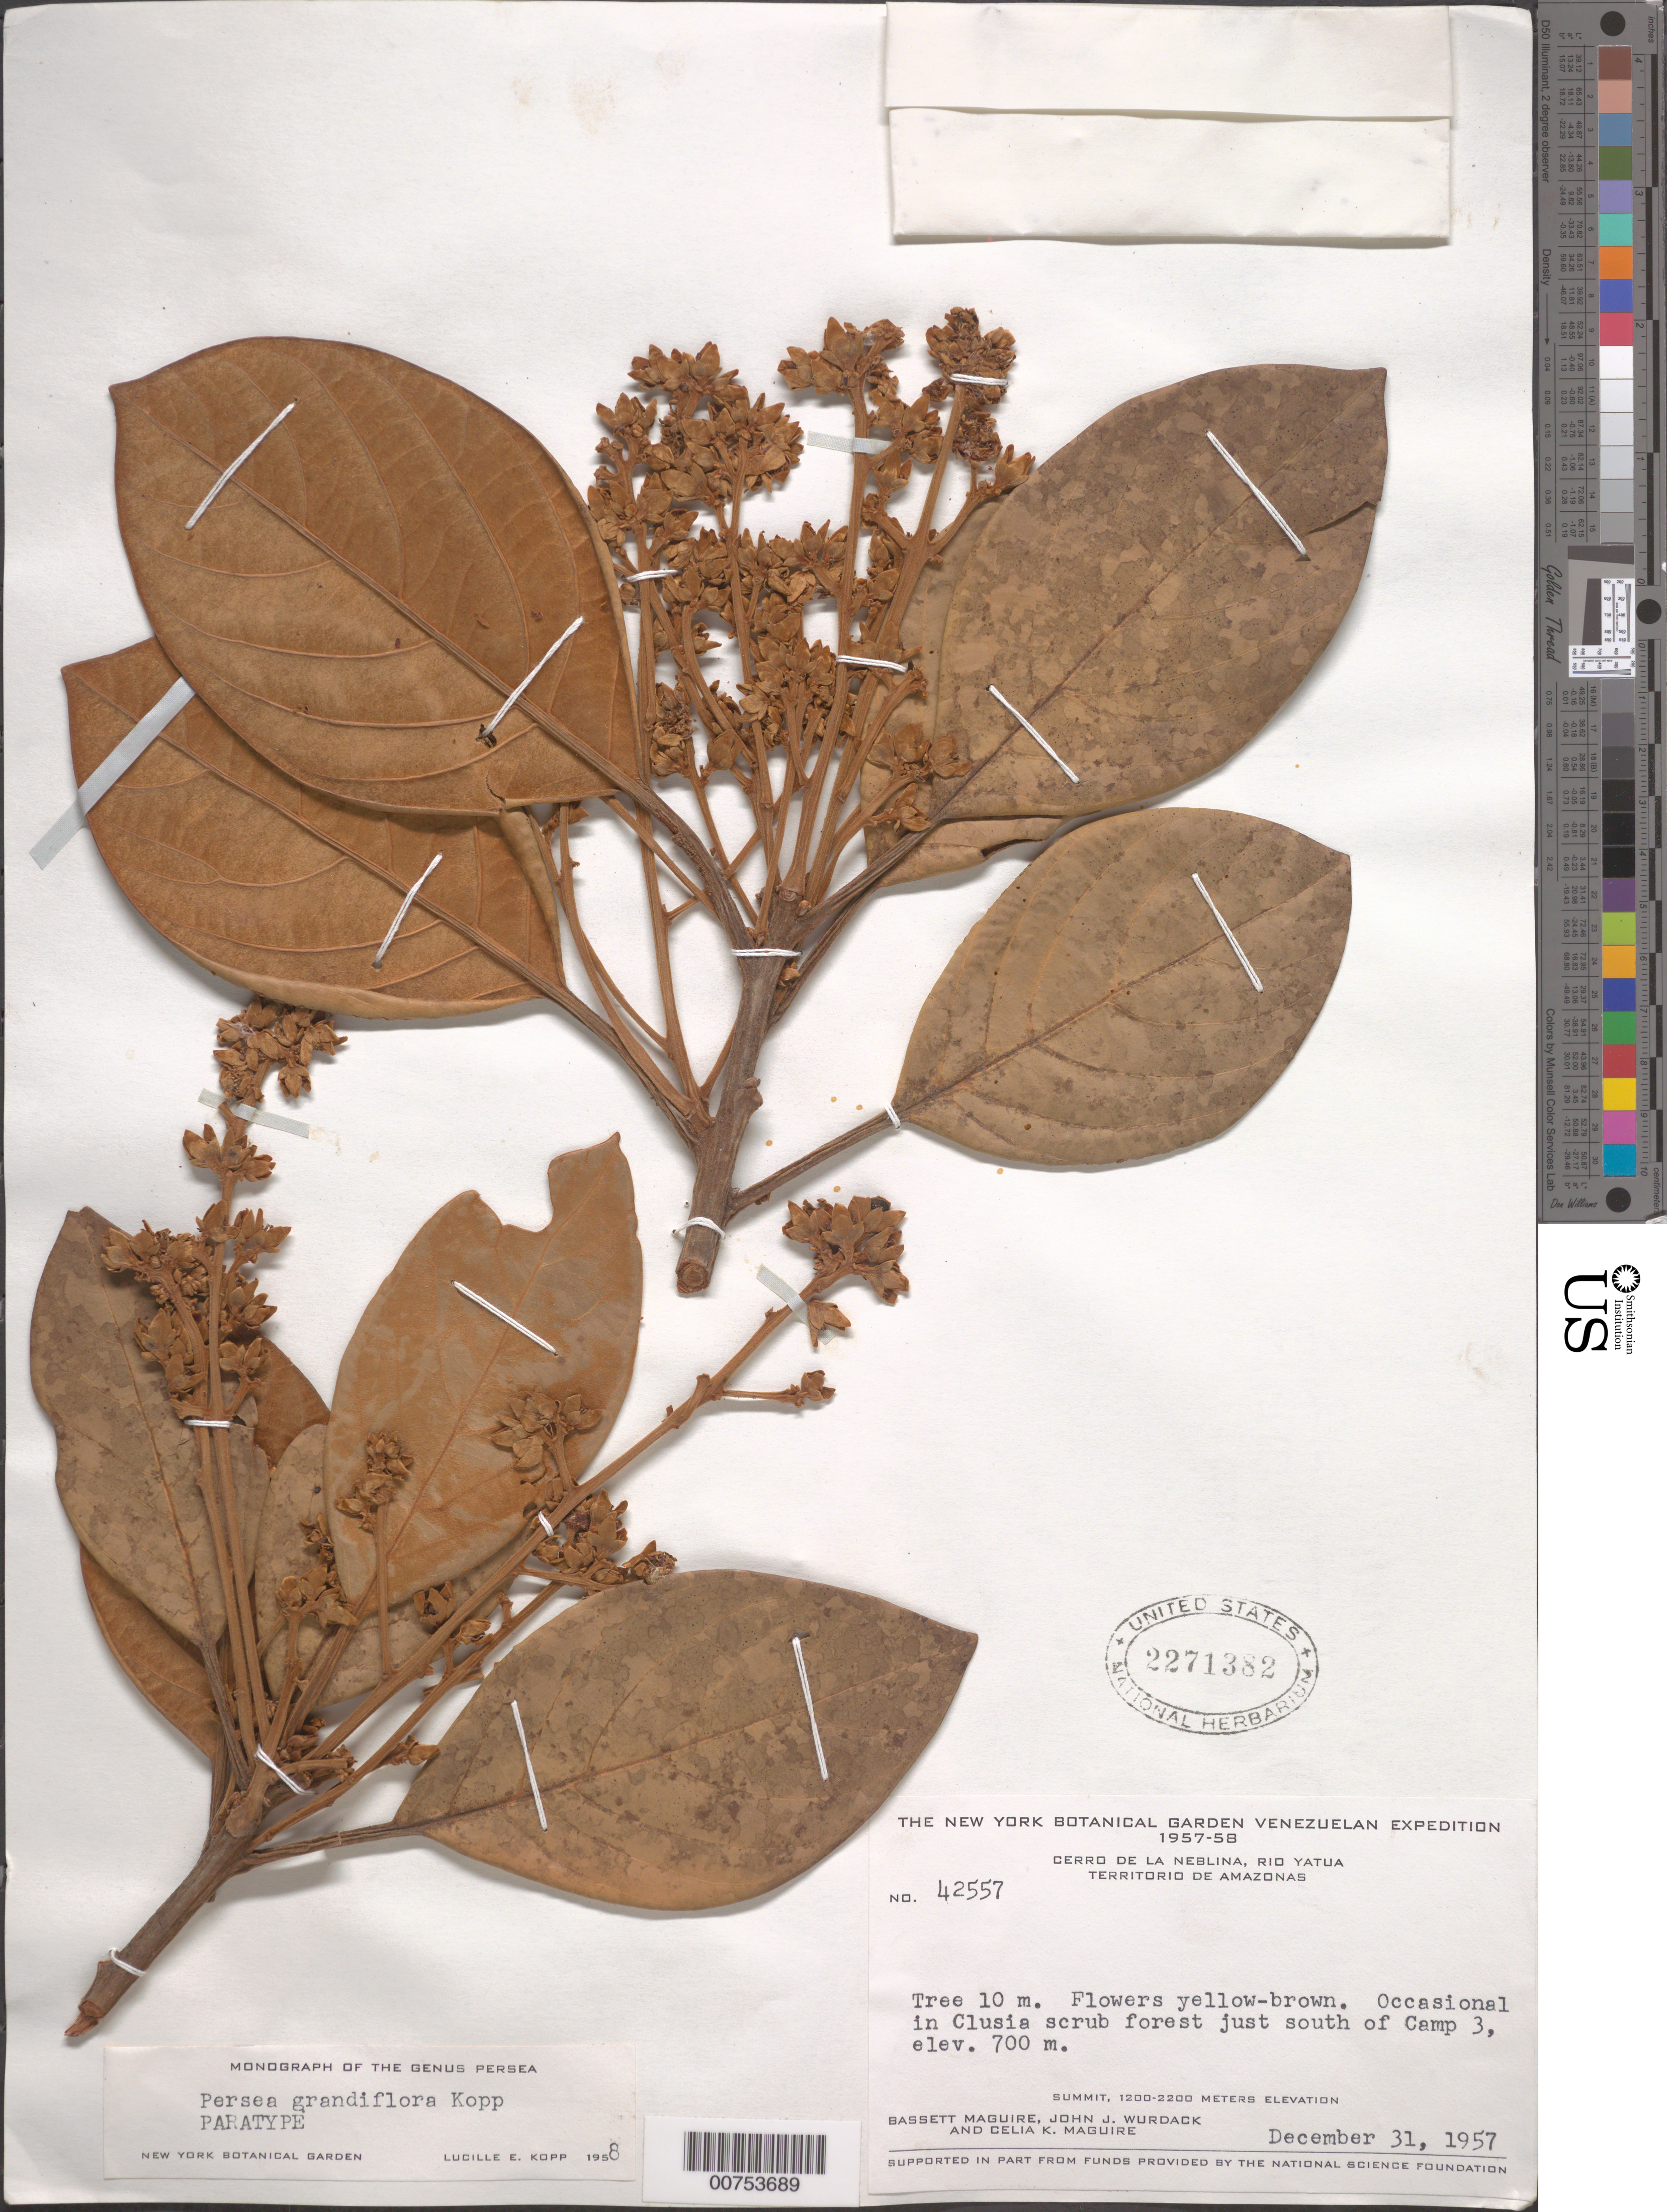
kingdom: Plantae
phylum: Tracheophyta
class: Magnoliopsida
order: Laurales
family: Lauraceae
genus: Persea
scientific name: Persea grandiflora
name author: L.E. Kopp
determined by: Kopp, L. E., (NY), New York Botanical Garden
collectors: B. Maguire, J. J. Wurdack & C. K. Maguire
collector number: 42557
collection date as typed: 31-Dec-57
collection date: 1957-12-31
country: Venezuela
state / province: Amazonas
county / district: Río Negro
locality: Cerro de la Neblina, Cañon Grande, S of Camp 3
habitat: Clusia scrub forest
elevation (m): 700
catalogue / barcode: US 2271382